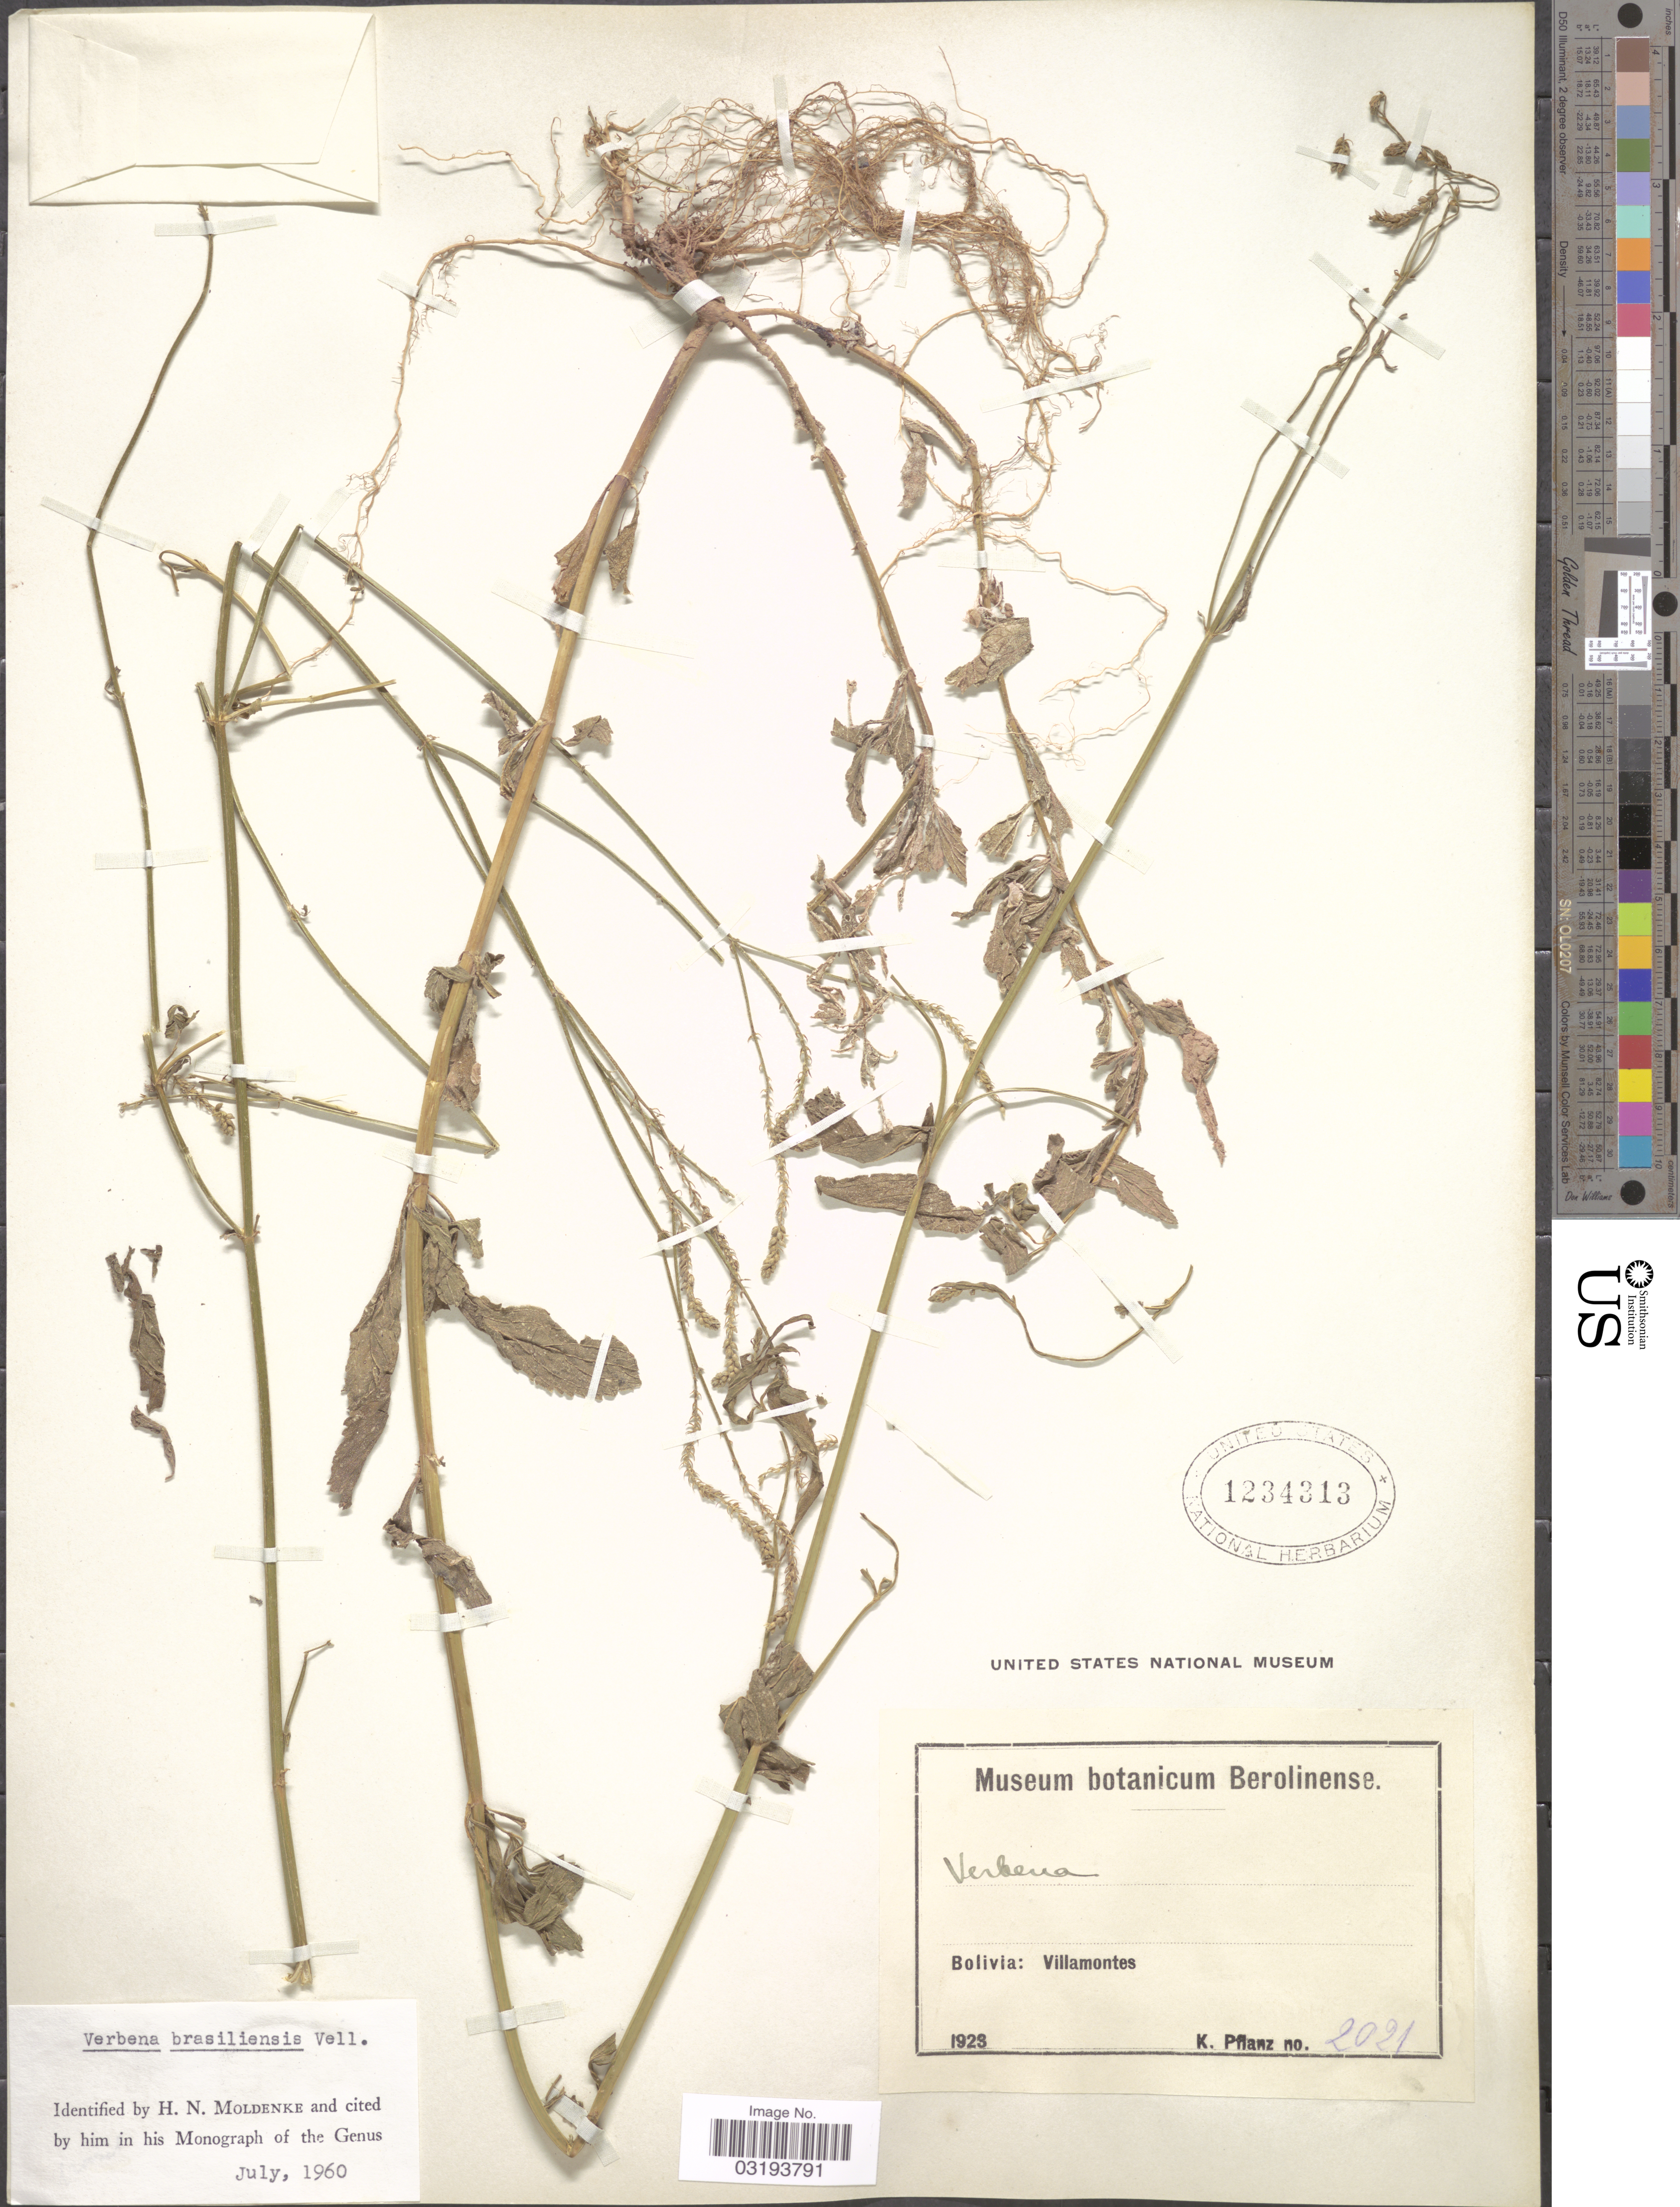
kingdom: Plantae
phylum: Tracheophyta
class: Magnoliopsida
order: Lamiales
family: Verbenaceae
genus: Verbena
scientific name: Verbena litoralis var. brevibracteata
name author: (Kuntze) N. O'Leary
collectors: K. Pflanz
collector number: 2021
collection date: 1923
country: Bolivia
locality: Villamontes.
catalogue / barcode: US 1234313